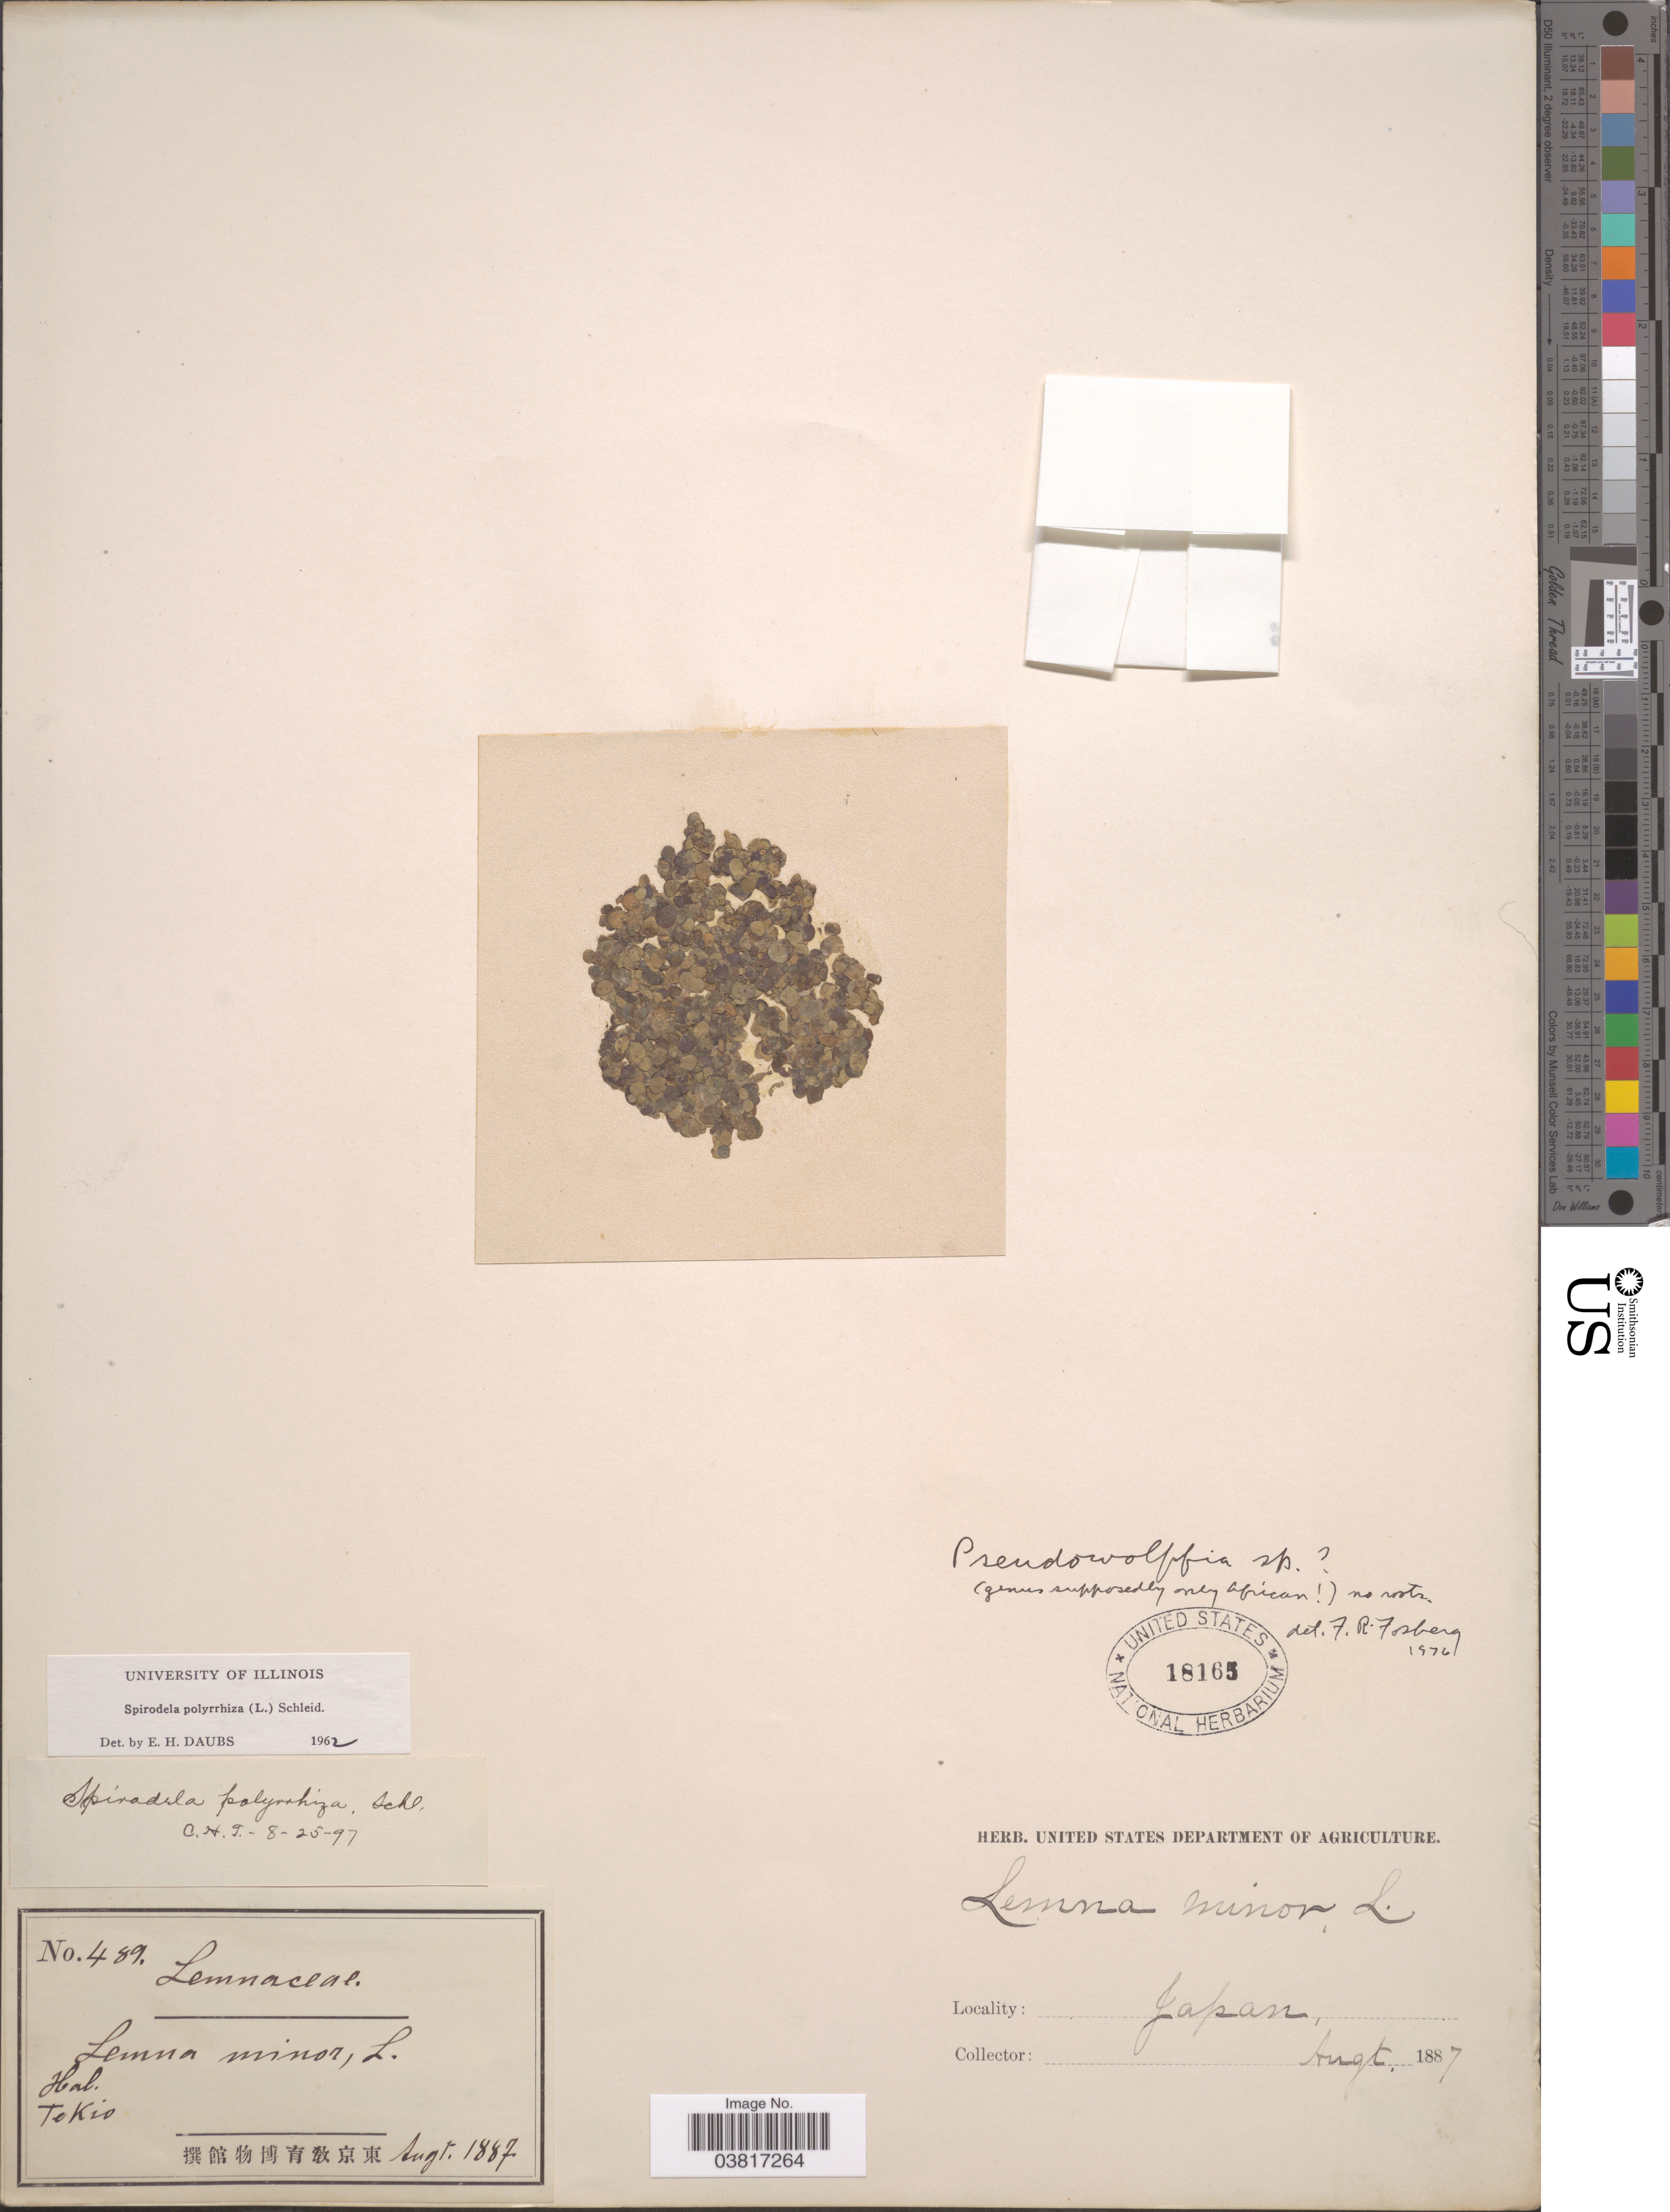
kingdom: Plantae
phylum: Tracheophyta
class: Liliopsida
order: Alismatales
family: Araceae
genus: Spirodela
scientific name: Spirodela polyrrhiza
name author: (L.) Schleid.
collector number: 489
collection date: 1887-08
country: Japan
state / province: Tokyo, Federal City of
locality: Tokio.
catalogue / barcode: US 18165